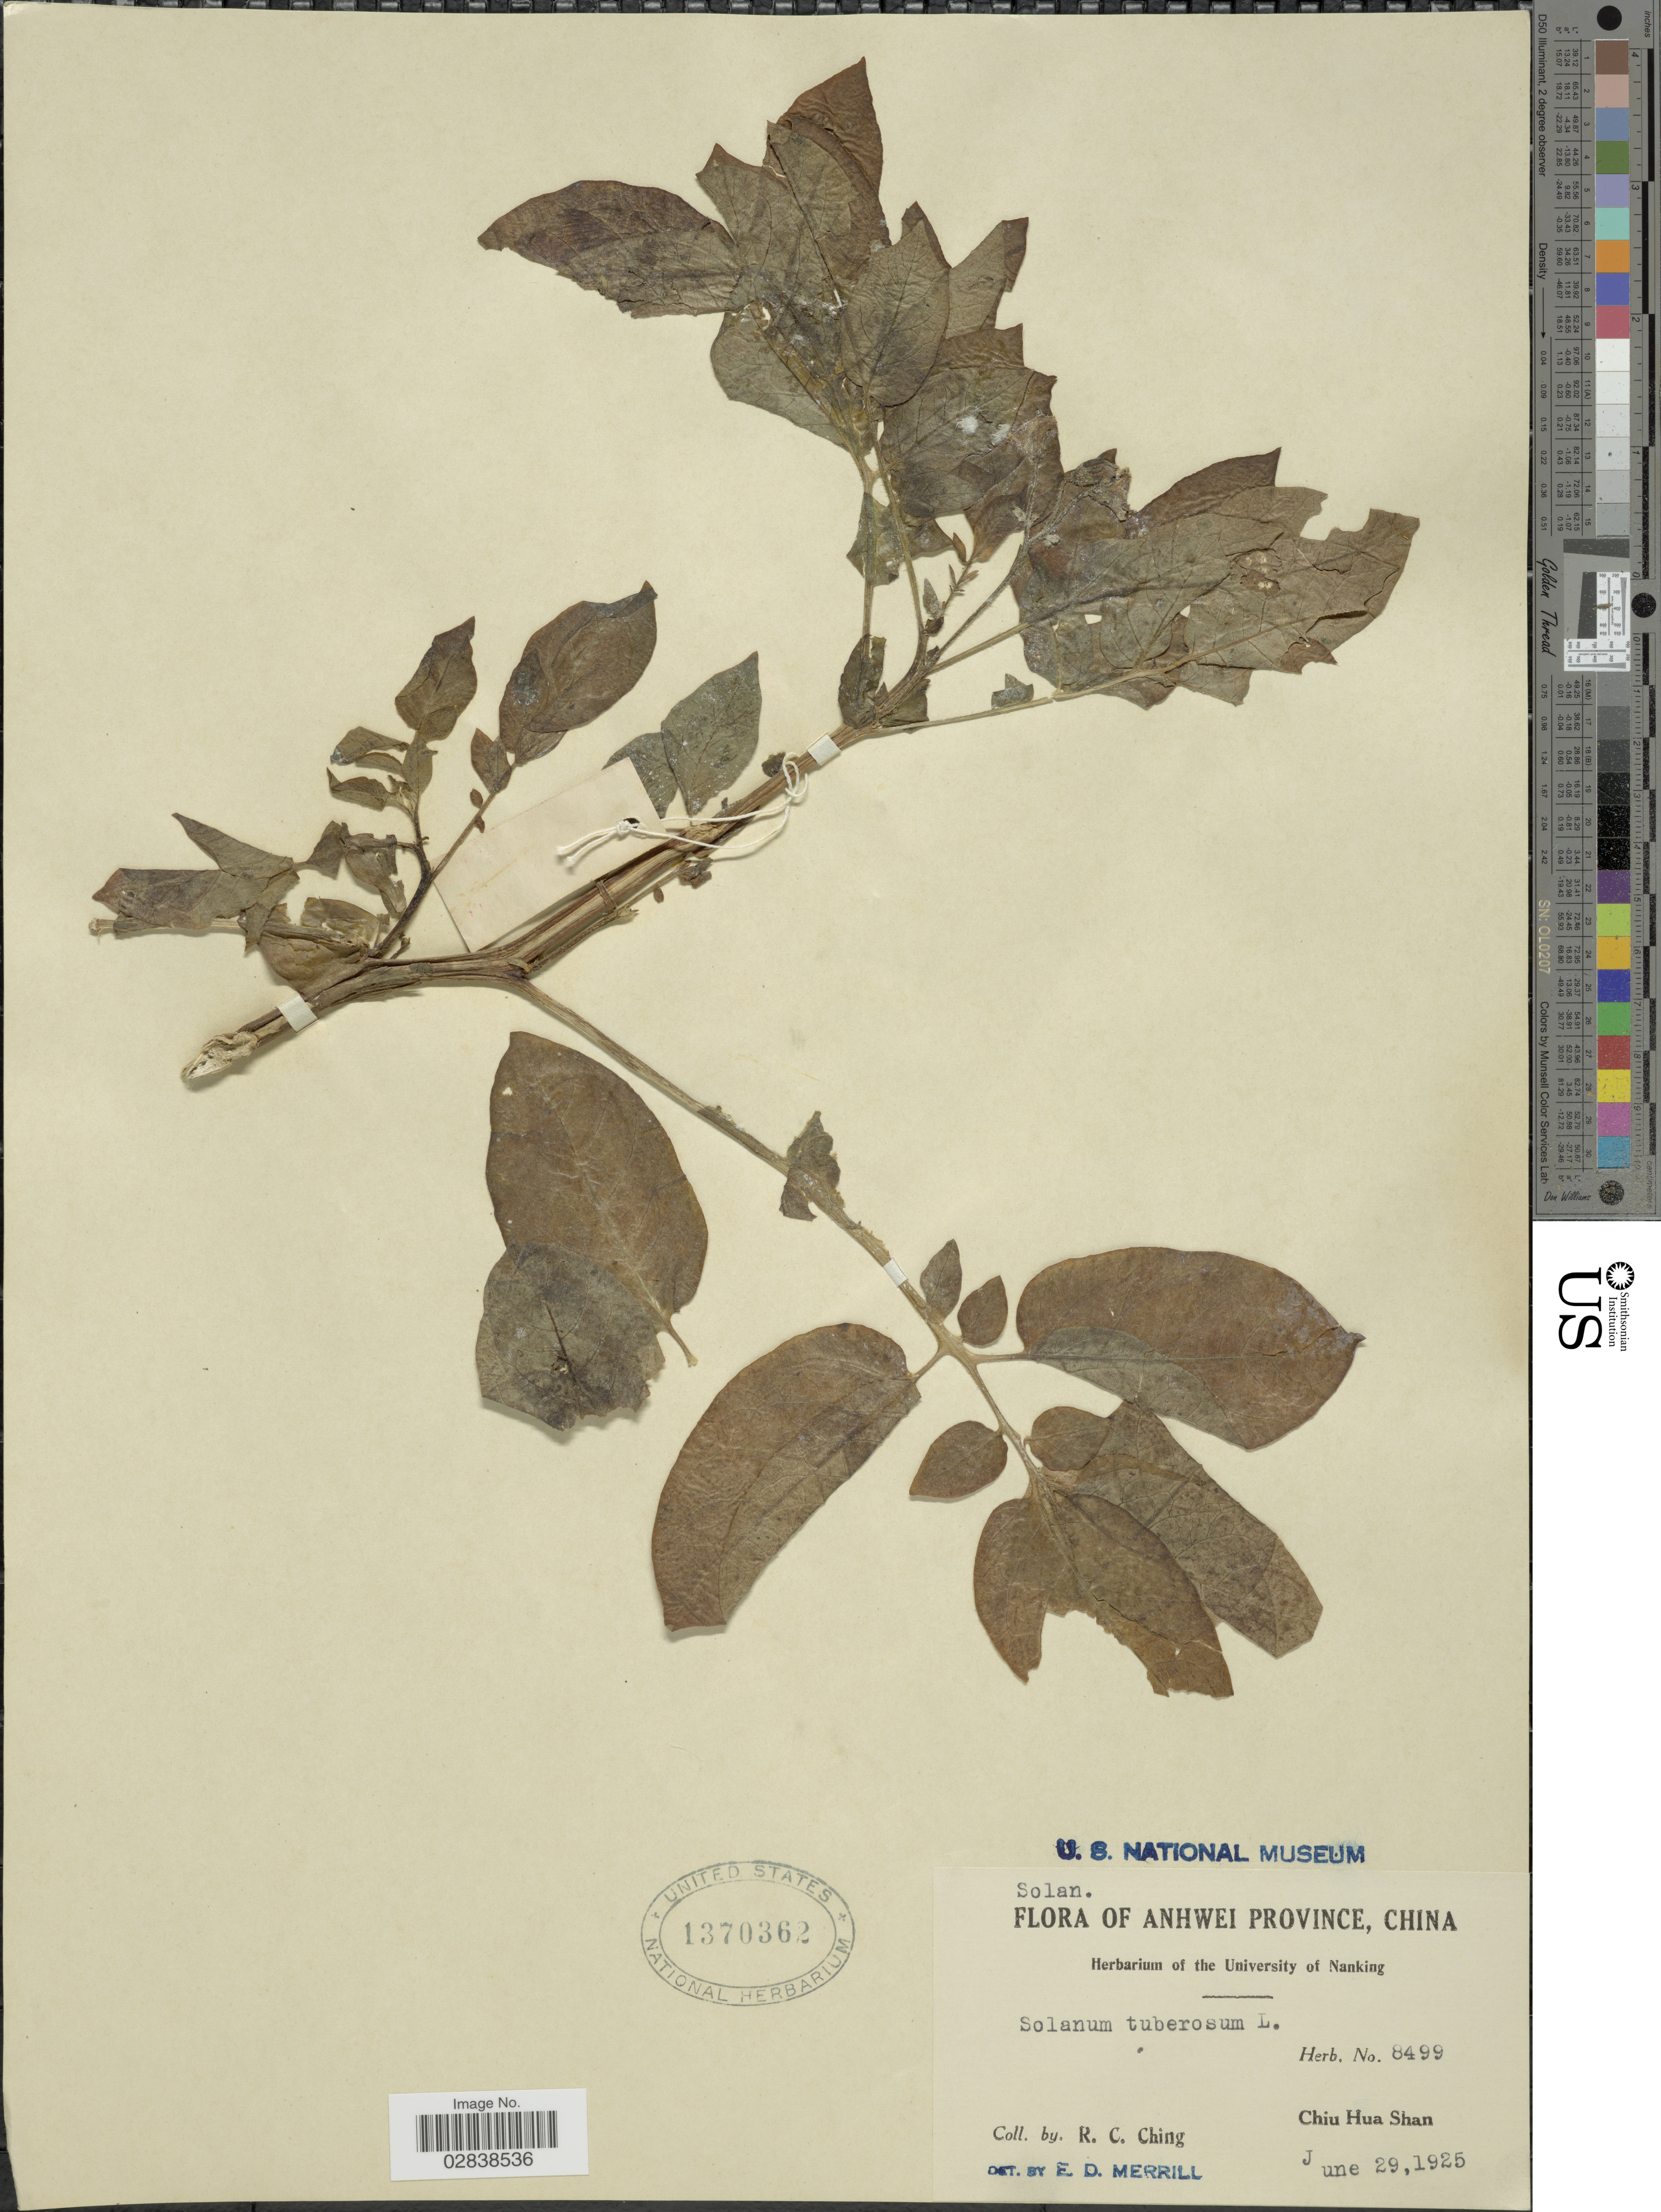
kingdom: Plantae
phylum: Tracheophyta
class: Magnoliopsida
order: Solanales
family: Solanaceae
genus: Solanum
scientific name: Solanum tuberosum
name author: L.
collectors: R. C. Ching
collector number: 8499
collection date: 1925-06-29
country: China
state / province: Anhui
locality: Anhwei Province, Chiu Hua Shan.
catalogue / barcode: US 1370362